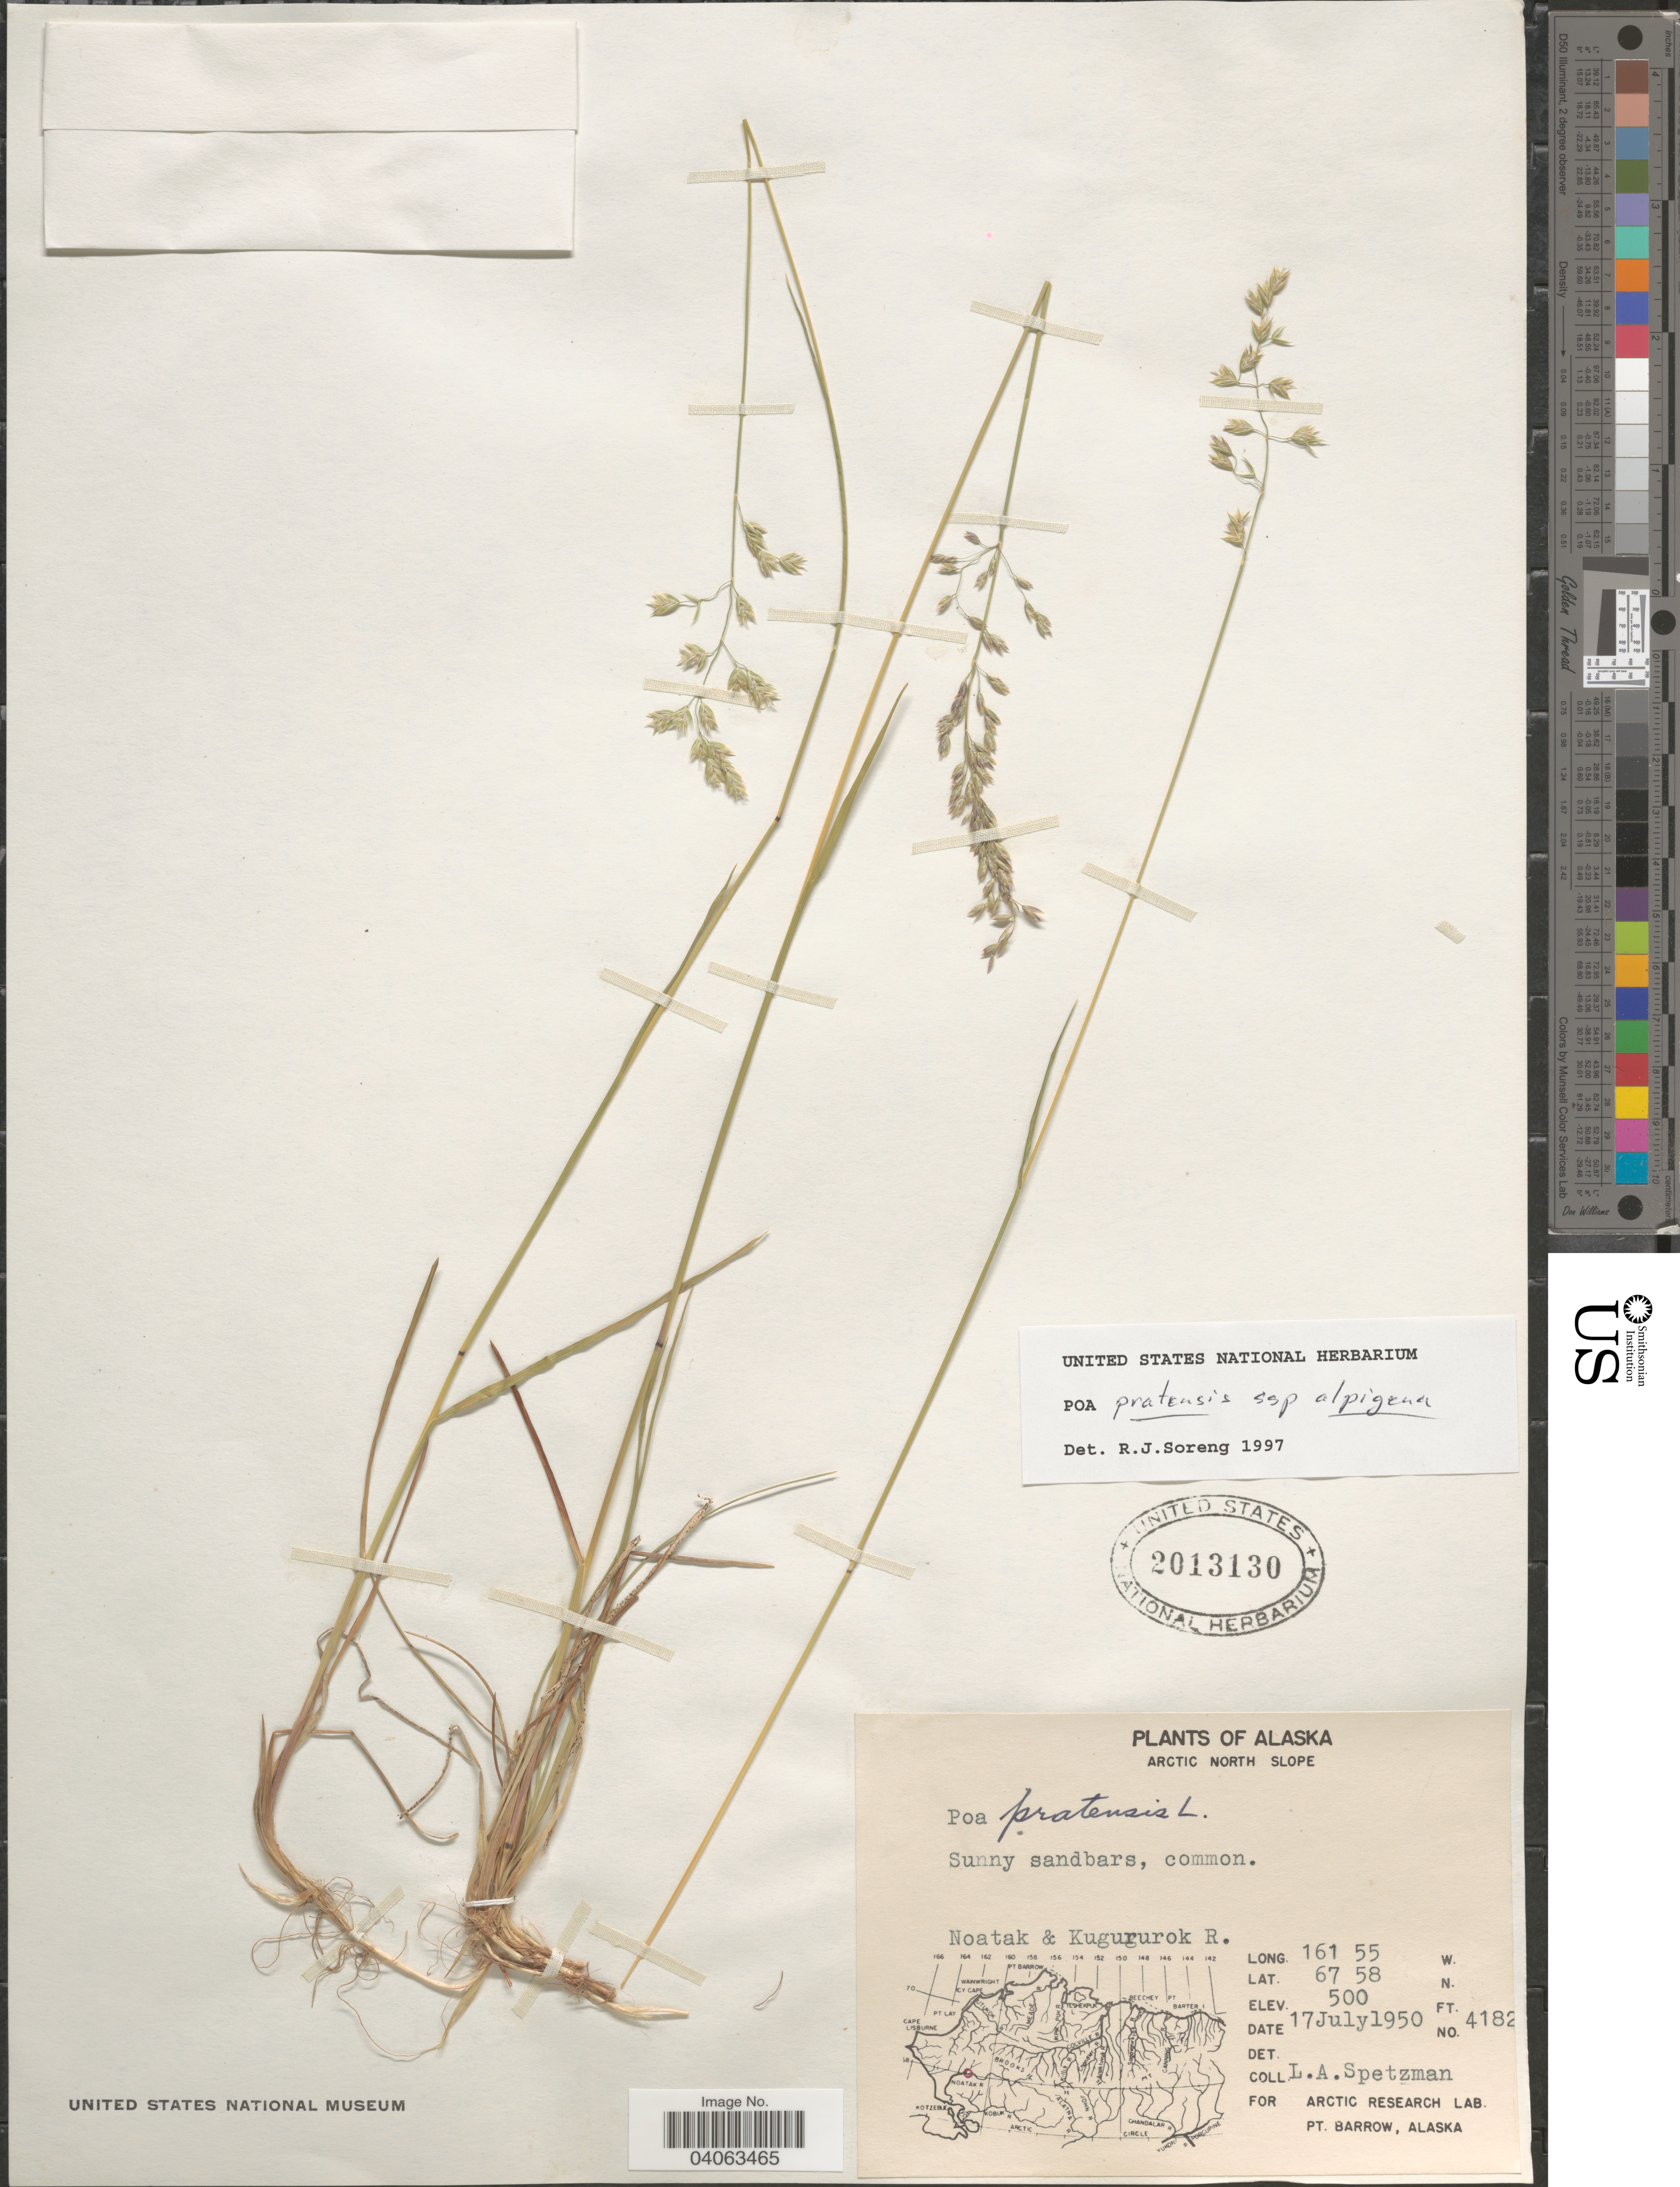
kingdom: Plantae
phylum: Tracheophyta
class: Liliopsida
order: Poales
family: Poaceae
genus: Poa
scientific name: Poa pratensis subsp. alpigena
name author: (Lindm.) Hiitonen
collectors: L. Spetzman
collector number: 4182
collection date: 1950-07-17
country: United States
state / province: Alaska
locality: Arctic North Slope. Noatak & Kugururok R.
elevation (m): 152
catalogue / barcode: US 2013130